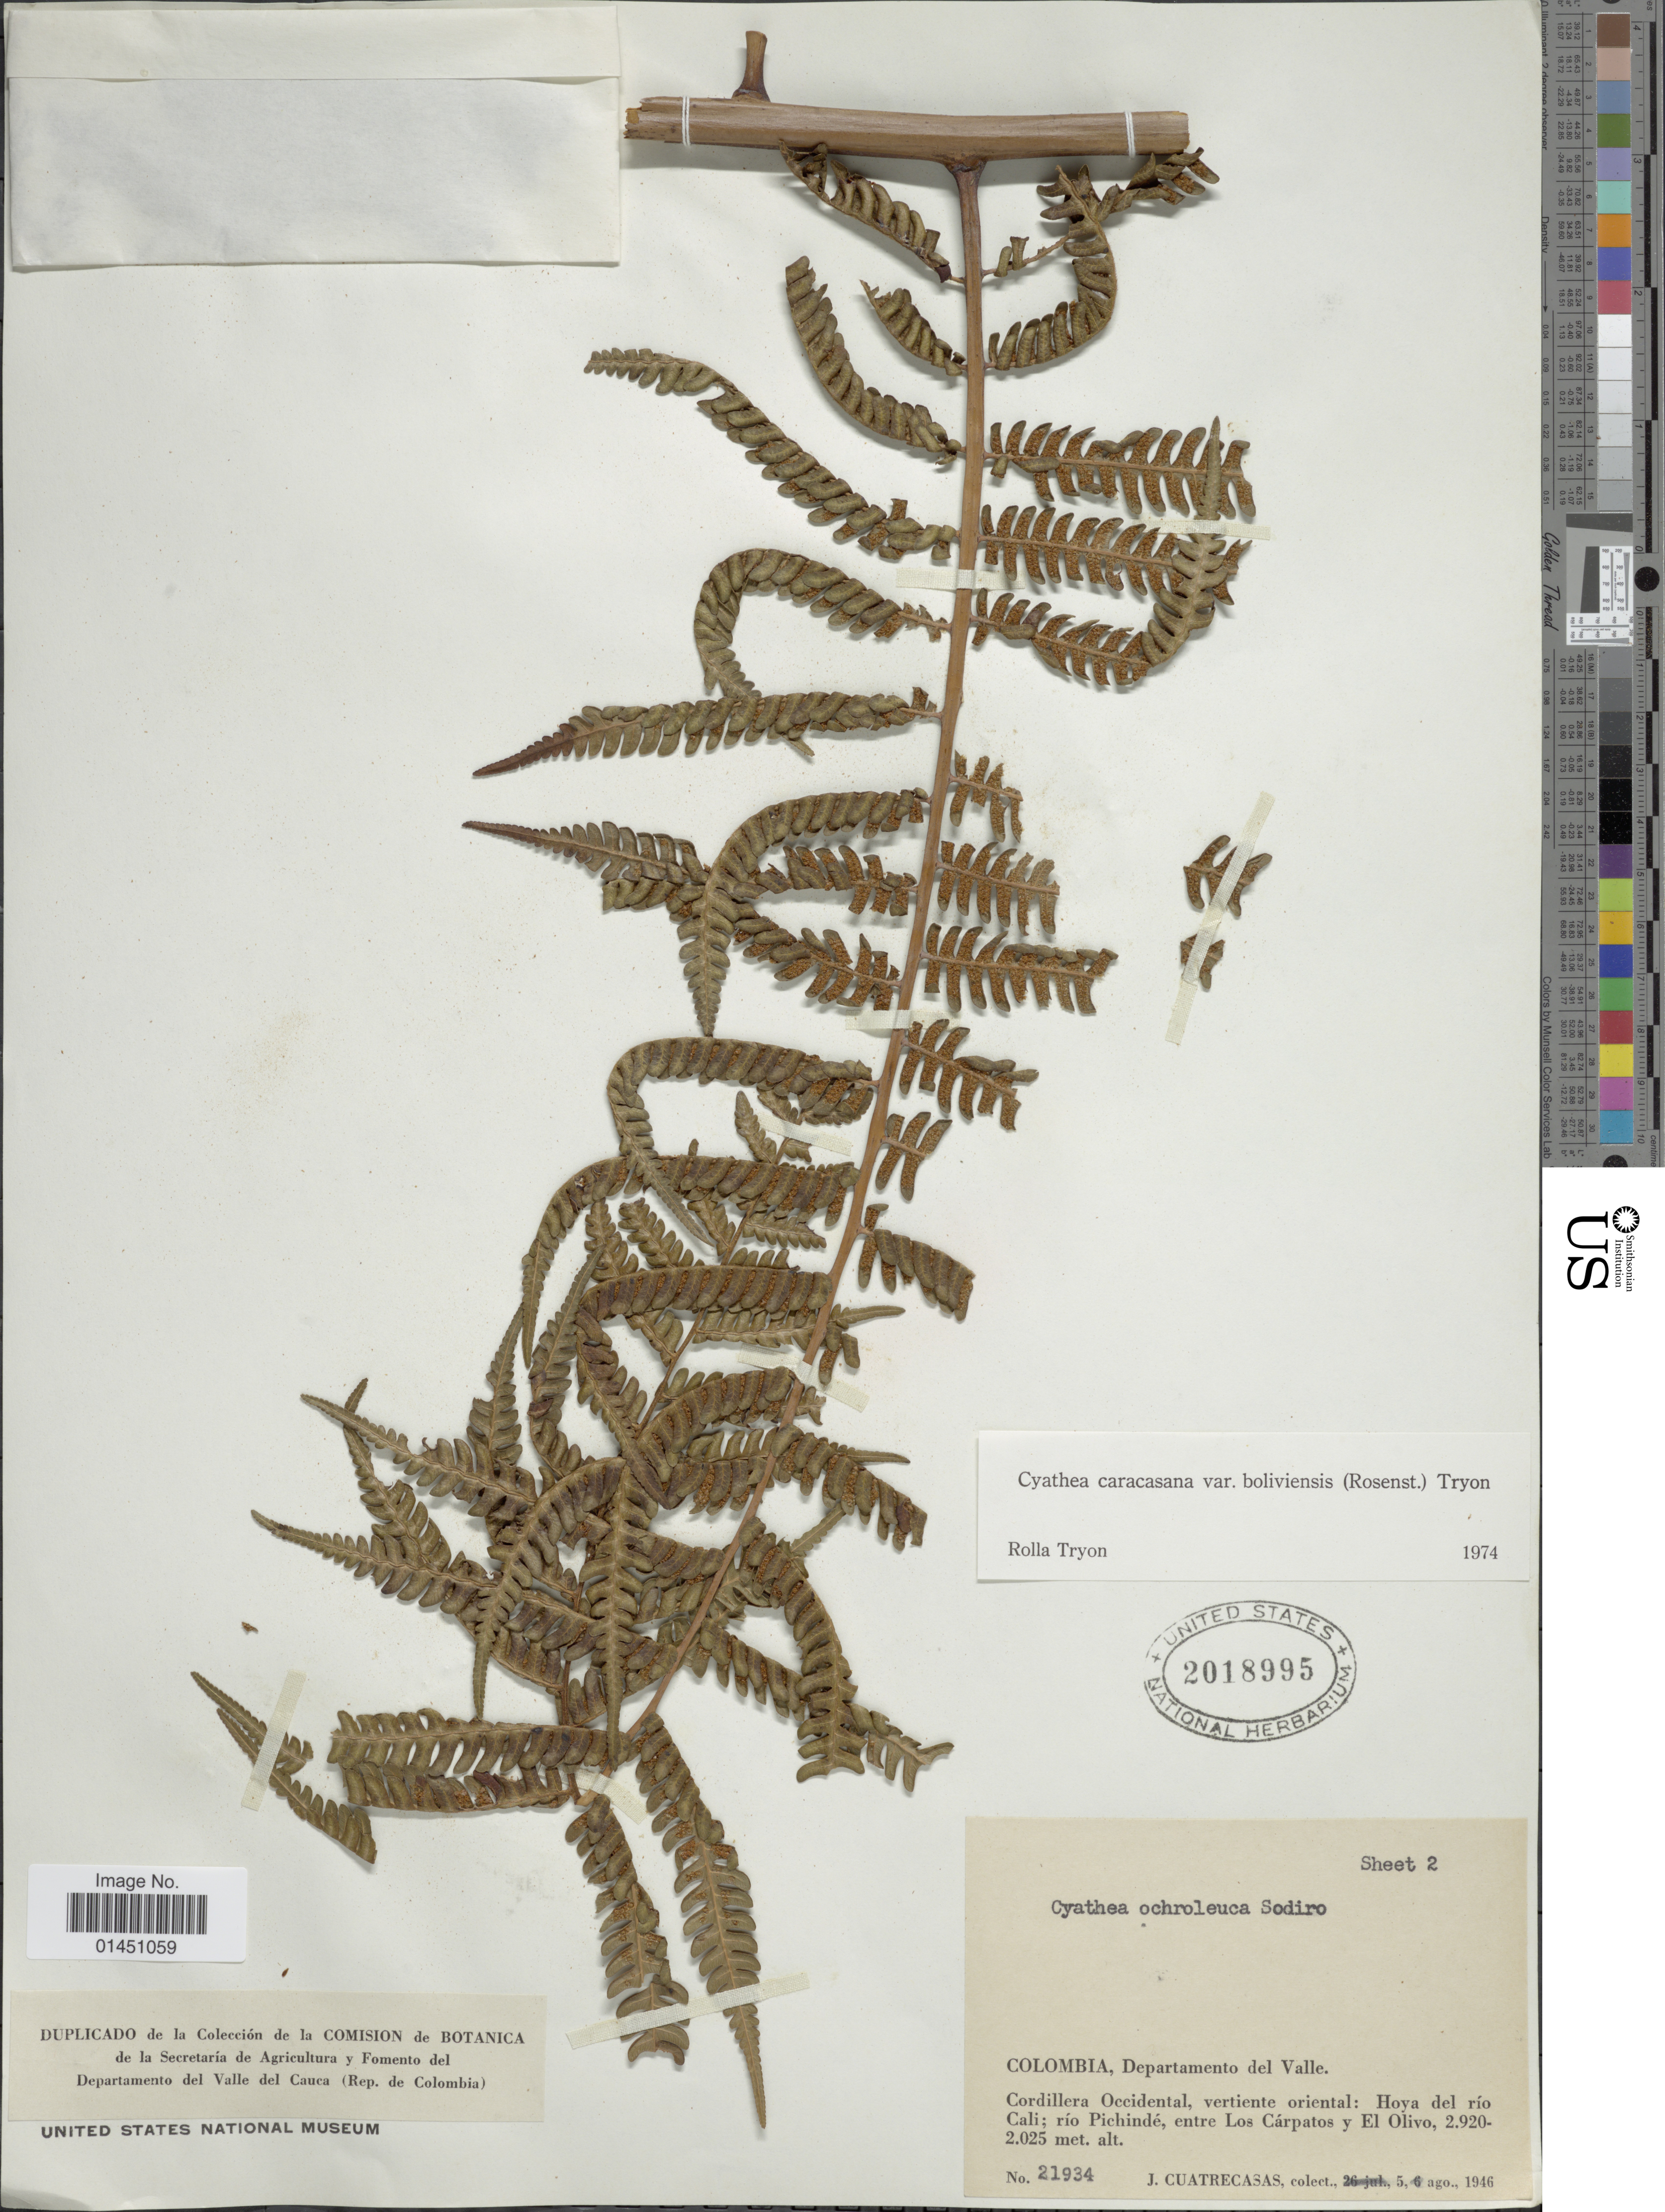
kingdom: Plantae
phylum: Tracheophyta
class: Polypodiopsida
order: Cyatheales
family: Cyatheaceae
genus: Cyathea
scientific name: Cyathea caracasana var. boliviensis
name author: (Rosenst.) R.M. Tryon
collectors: J. Cuatrecasas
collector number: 21934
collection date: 1946-08-05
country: Colombia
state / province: Valle del Cauca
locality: Departamento del Valle, Cordiller Occidental, vertiente oriental: Hoya del rio Calil rio Pichinde, entre Los Carpatos y El Olivo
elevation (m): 2025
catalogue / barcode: US 2018995